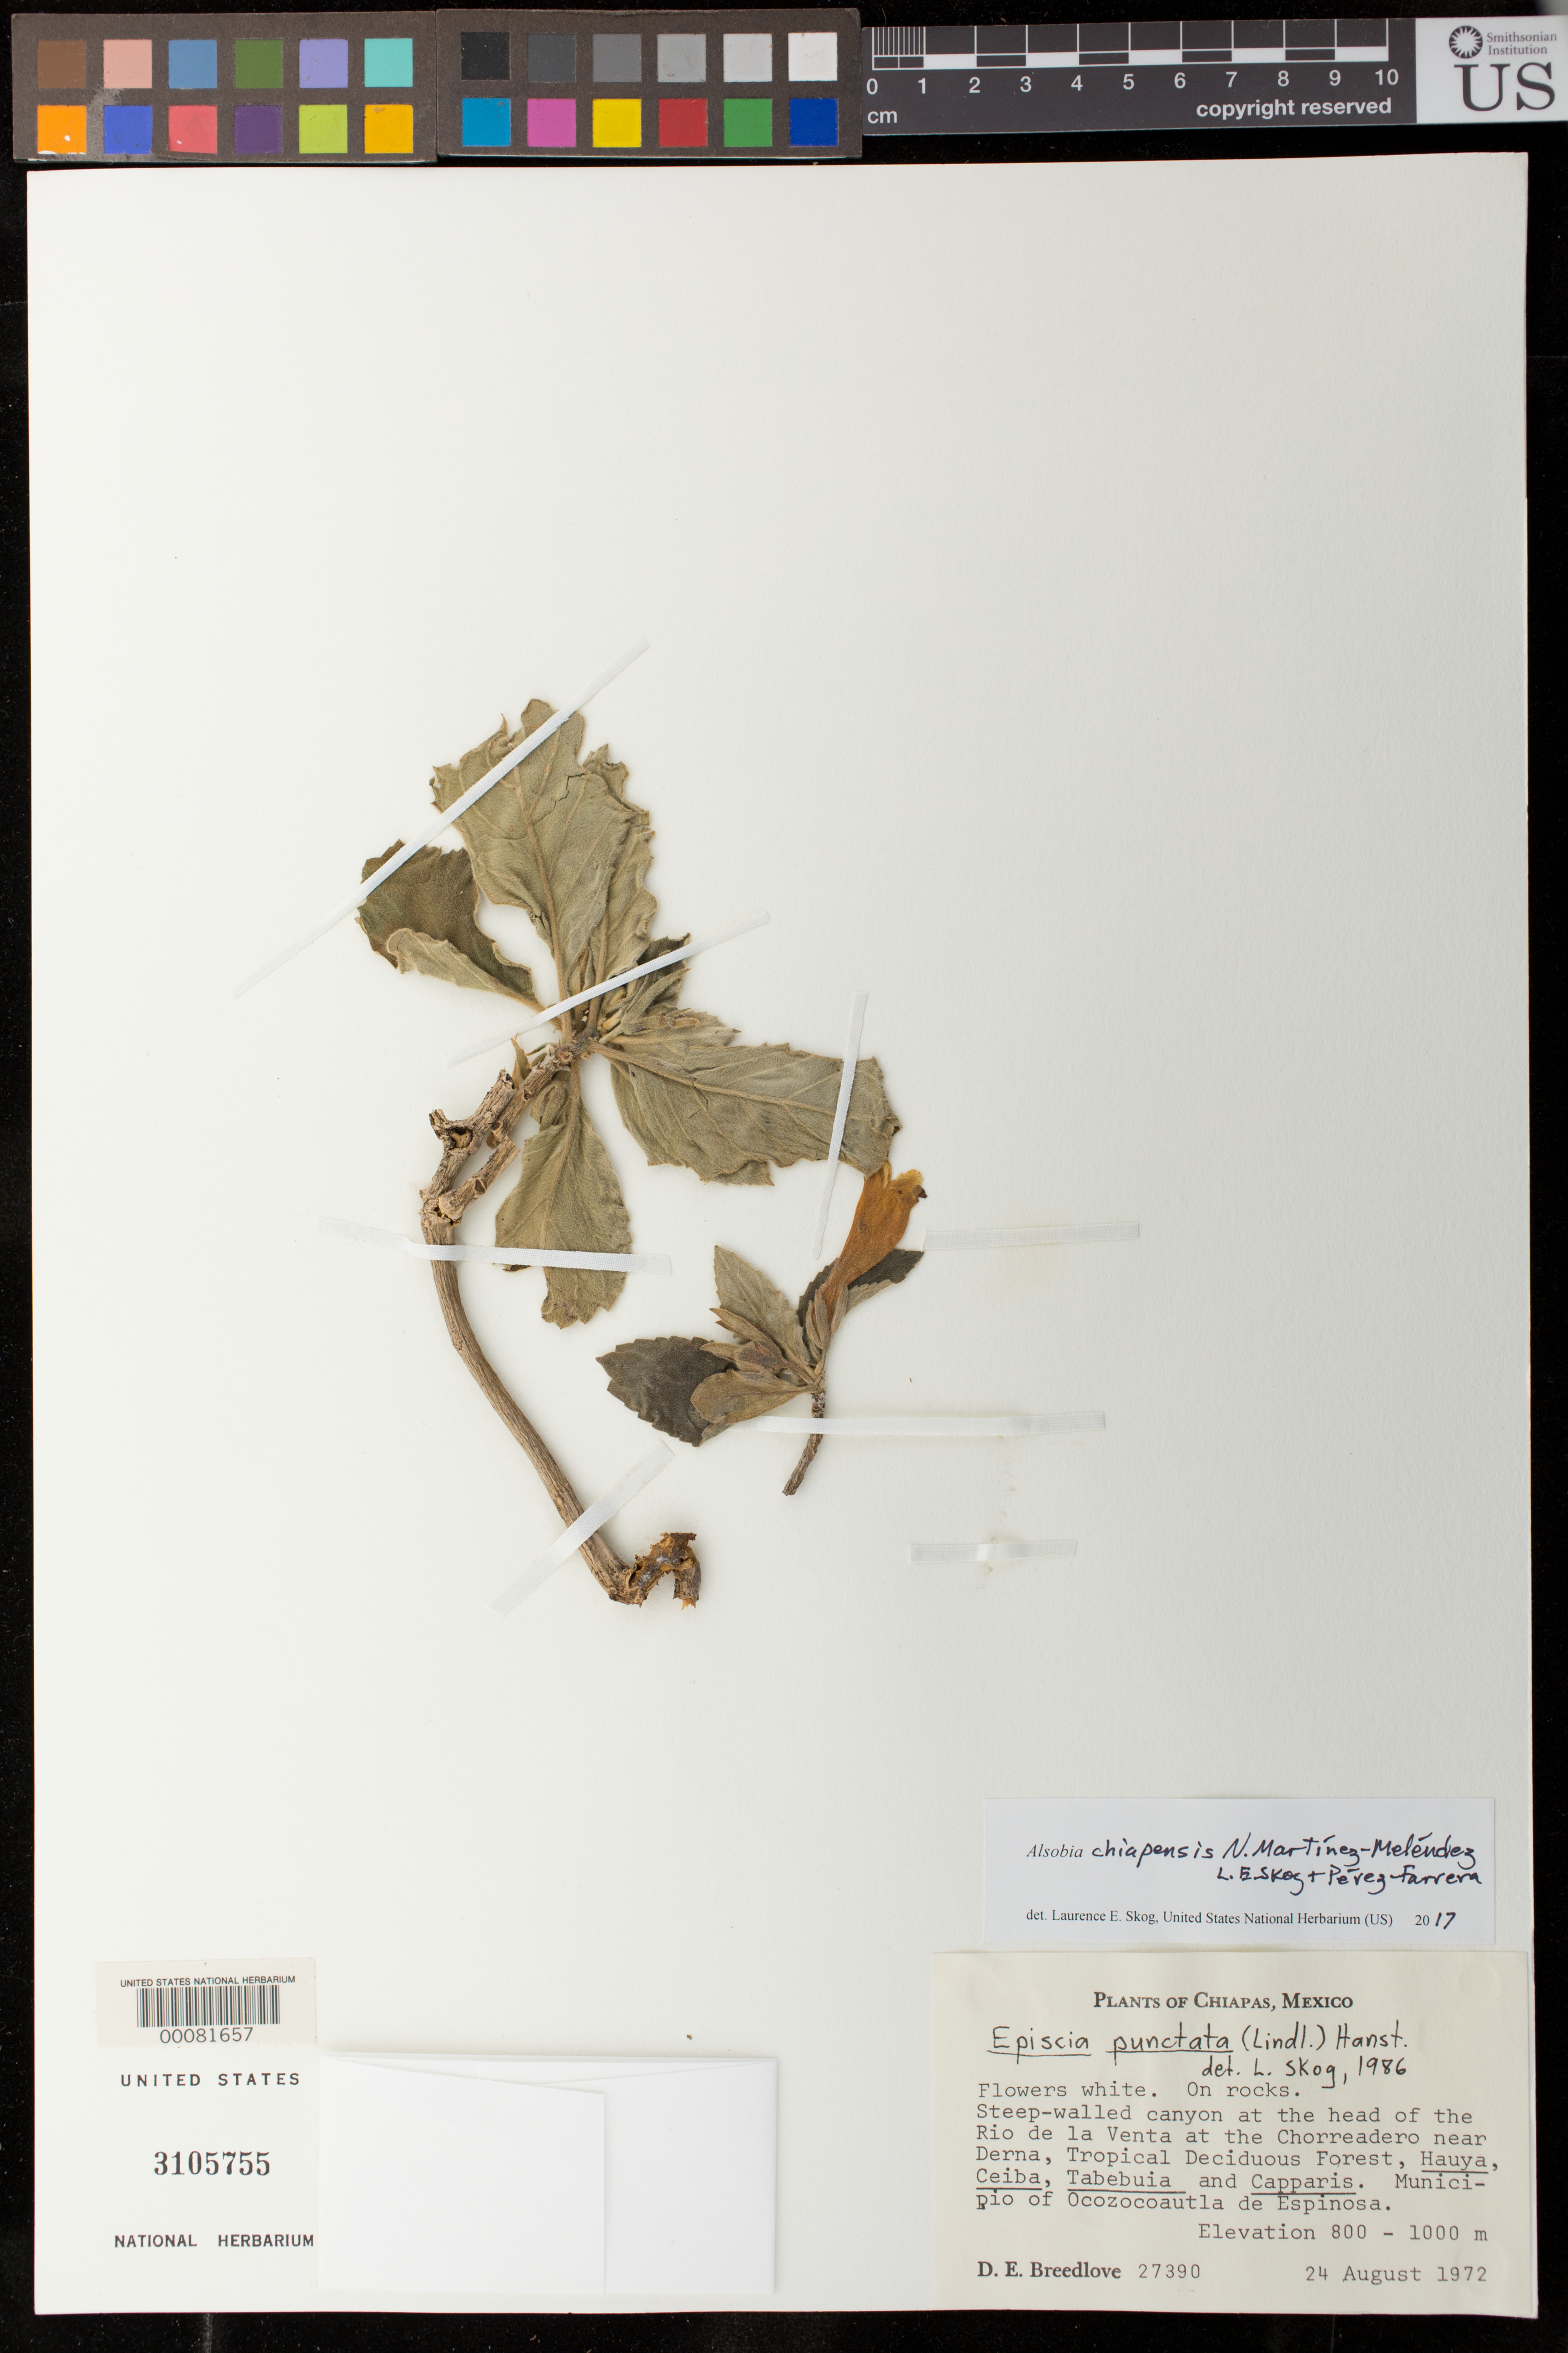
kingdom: Plantae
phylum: Tracheophyta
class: Magnoliopsida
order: Lamiales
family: Gesneriaceae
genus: Alsobia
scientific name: Alsobia chiapensis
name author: Mart.-Mel. et al.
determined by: Skog, Laurence E.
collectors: D. E. Breedlove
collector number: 27390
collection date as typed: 24 Aug 1972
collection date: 1972-08-24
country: Mexico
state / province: Chiapas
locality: Mpio. of Ocozocoautla de Espinosa, at the head of the Rio de la Venta at the Chorreadero near Derna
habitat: Steep-walled canyon with tropical deciduous forest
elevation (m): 800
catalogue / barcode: US 3105755